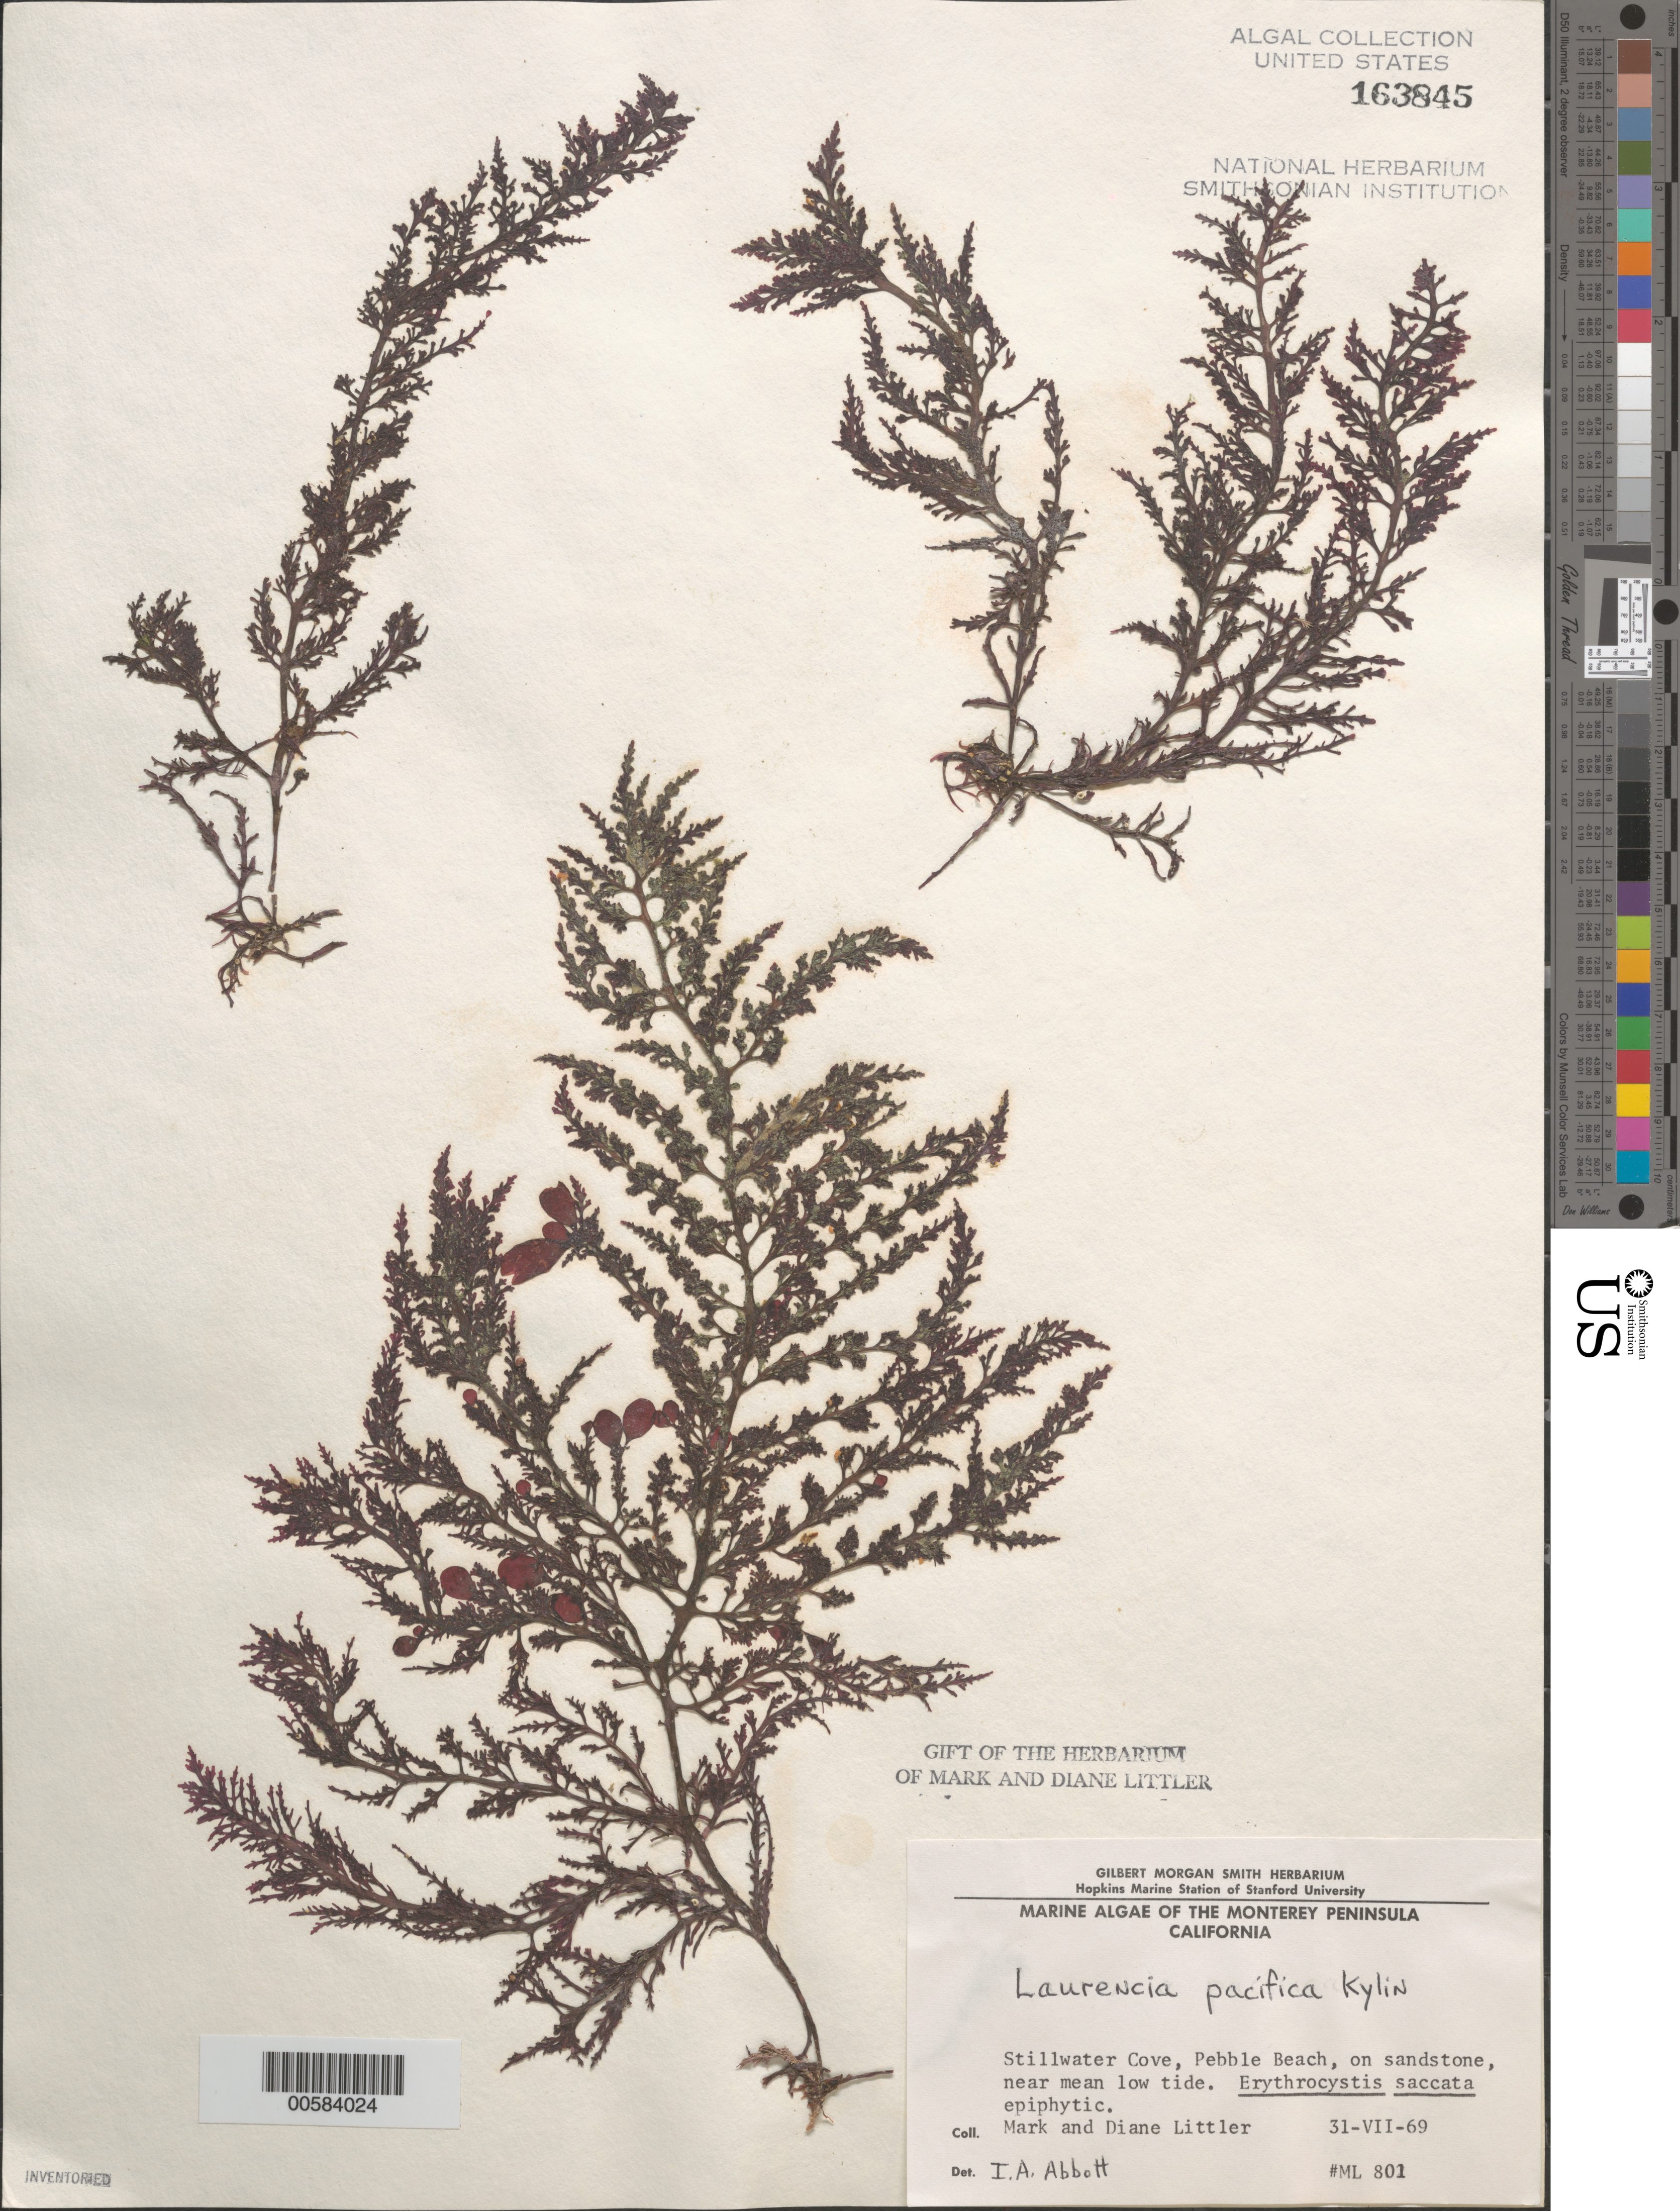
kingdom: Plantae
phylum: Rhodophyta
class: Florideophyceae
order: Ceramiales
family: Rhodomelaceae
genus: Laurencia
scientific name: Laurencia pacifica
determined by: Abbott, Isabella A.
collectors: M. M. Littler & D. S. Littler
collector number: ML 801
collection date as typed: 31 Jul 1969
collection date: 1969-07-31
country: United States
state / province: California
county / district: Monterey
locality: Stillwater Cove, Pebble Beach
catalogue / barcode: US 163845